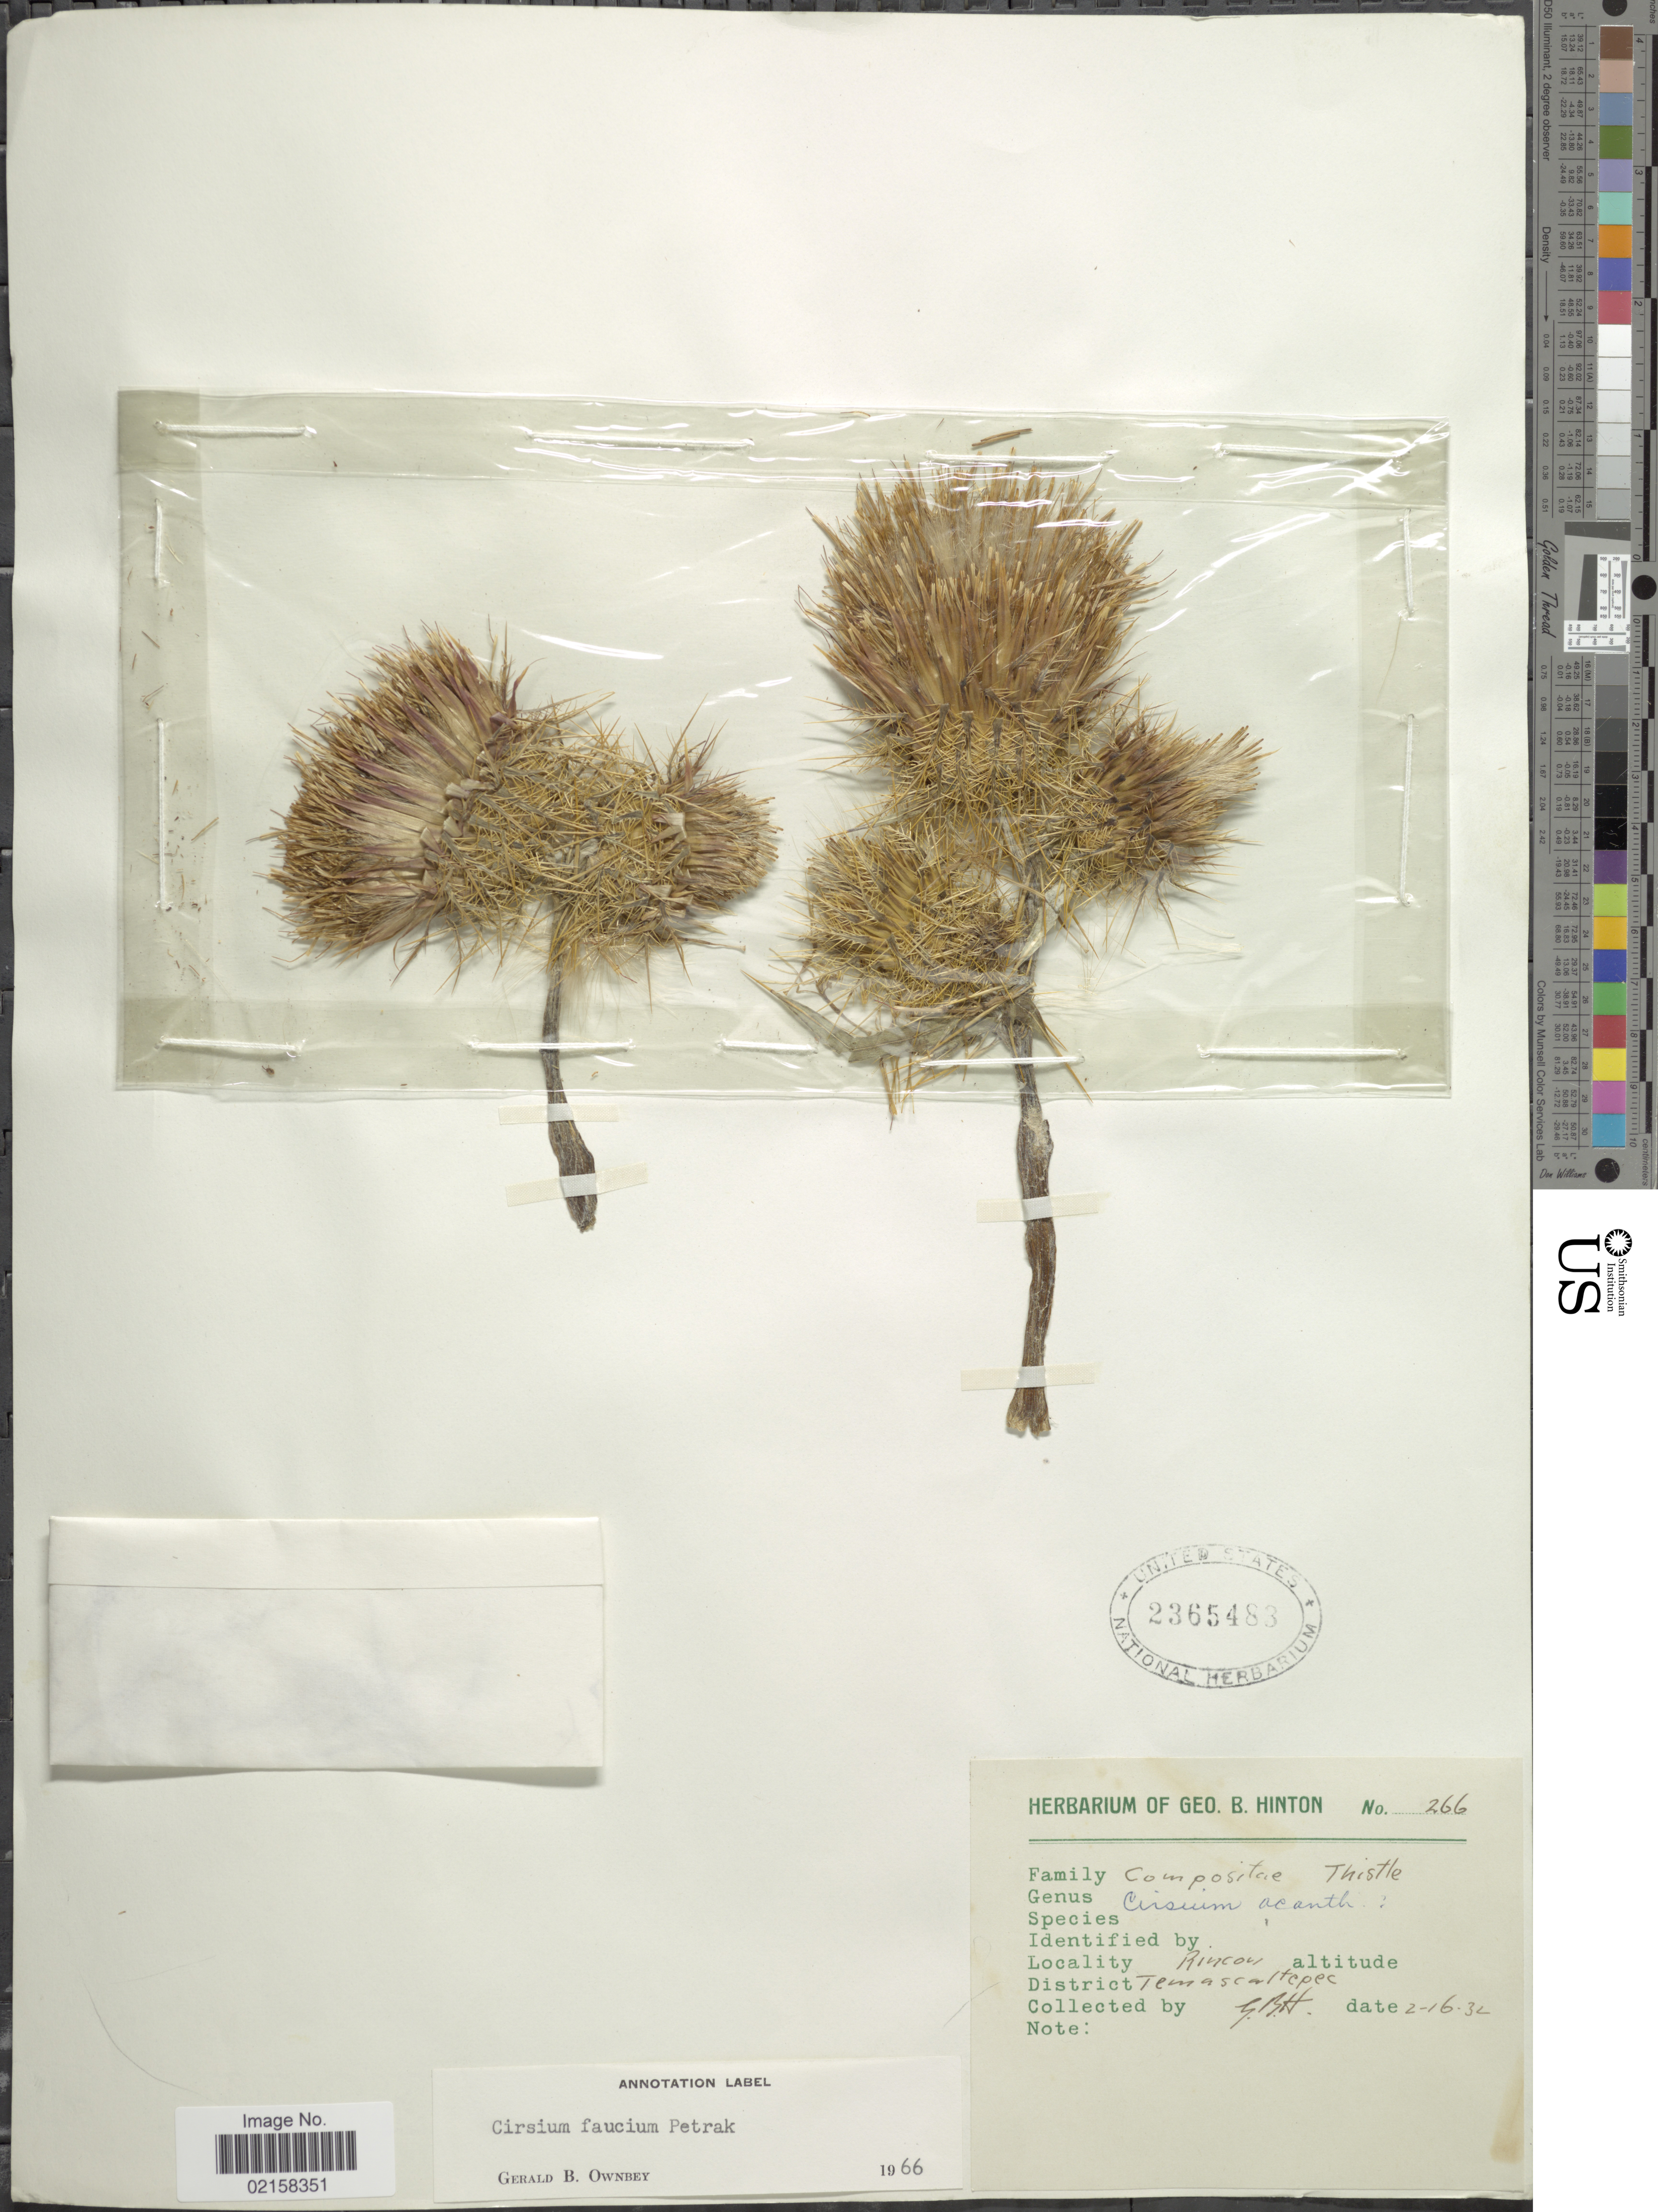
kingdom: Plantae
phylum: Tracheophyta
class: Magnoliopsida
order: Asterales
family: Asteraceae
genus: Cirsium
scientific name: Cirsium faucium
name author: Petr.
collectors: G. B. Hinton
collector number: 266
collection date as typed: Transcribed d/m/y: 16/2/32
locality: Rincon, District Temascaltepec.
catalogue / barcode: US 2365483